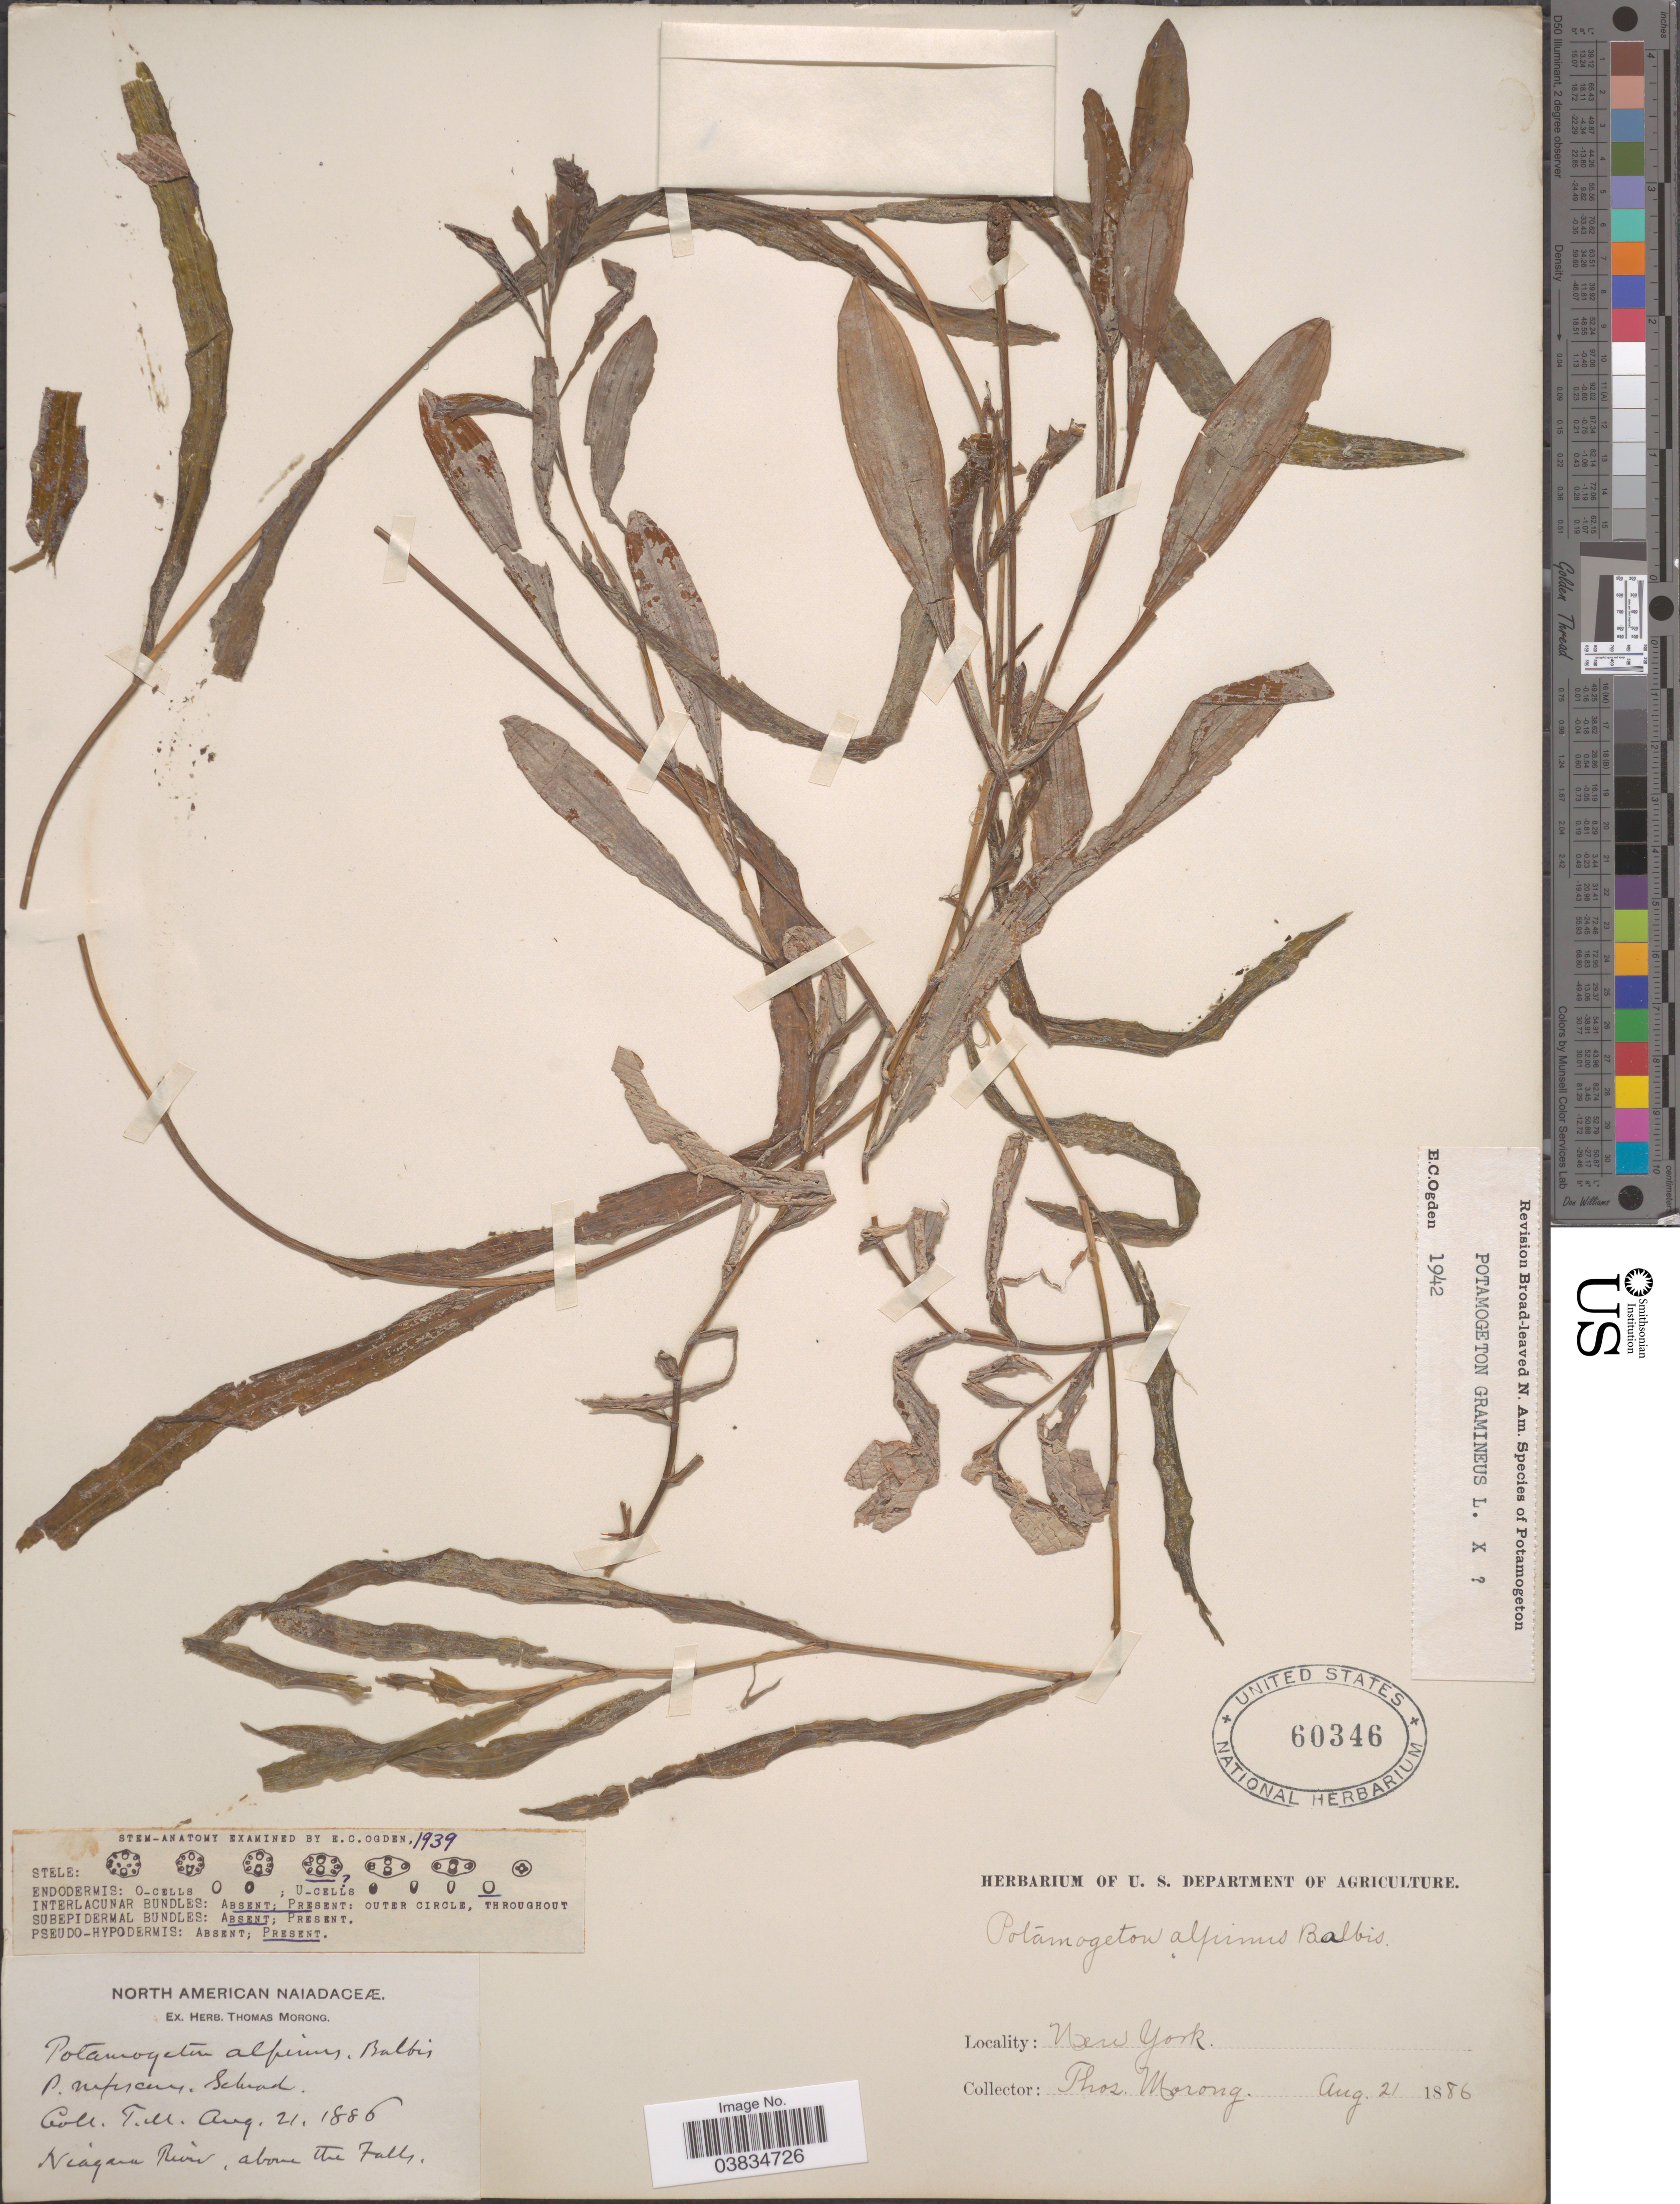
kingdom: Plantae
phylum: Tracheophyta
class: Liliopsida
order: Alismatales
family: Potamogetonaceae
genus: Potamogeton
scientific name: Potamogeton gramineus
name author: L.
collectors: ex herb. T. Morong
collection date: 1886-08-21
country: United States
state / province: New York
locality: Niagara River, above the Falls.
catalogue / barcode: US 60346